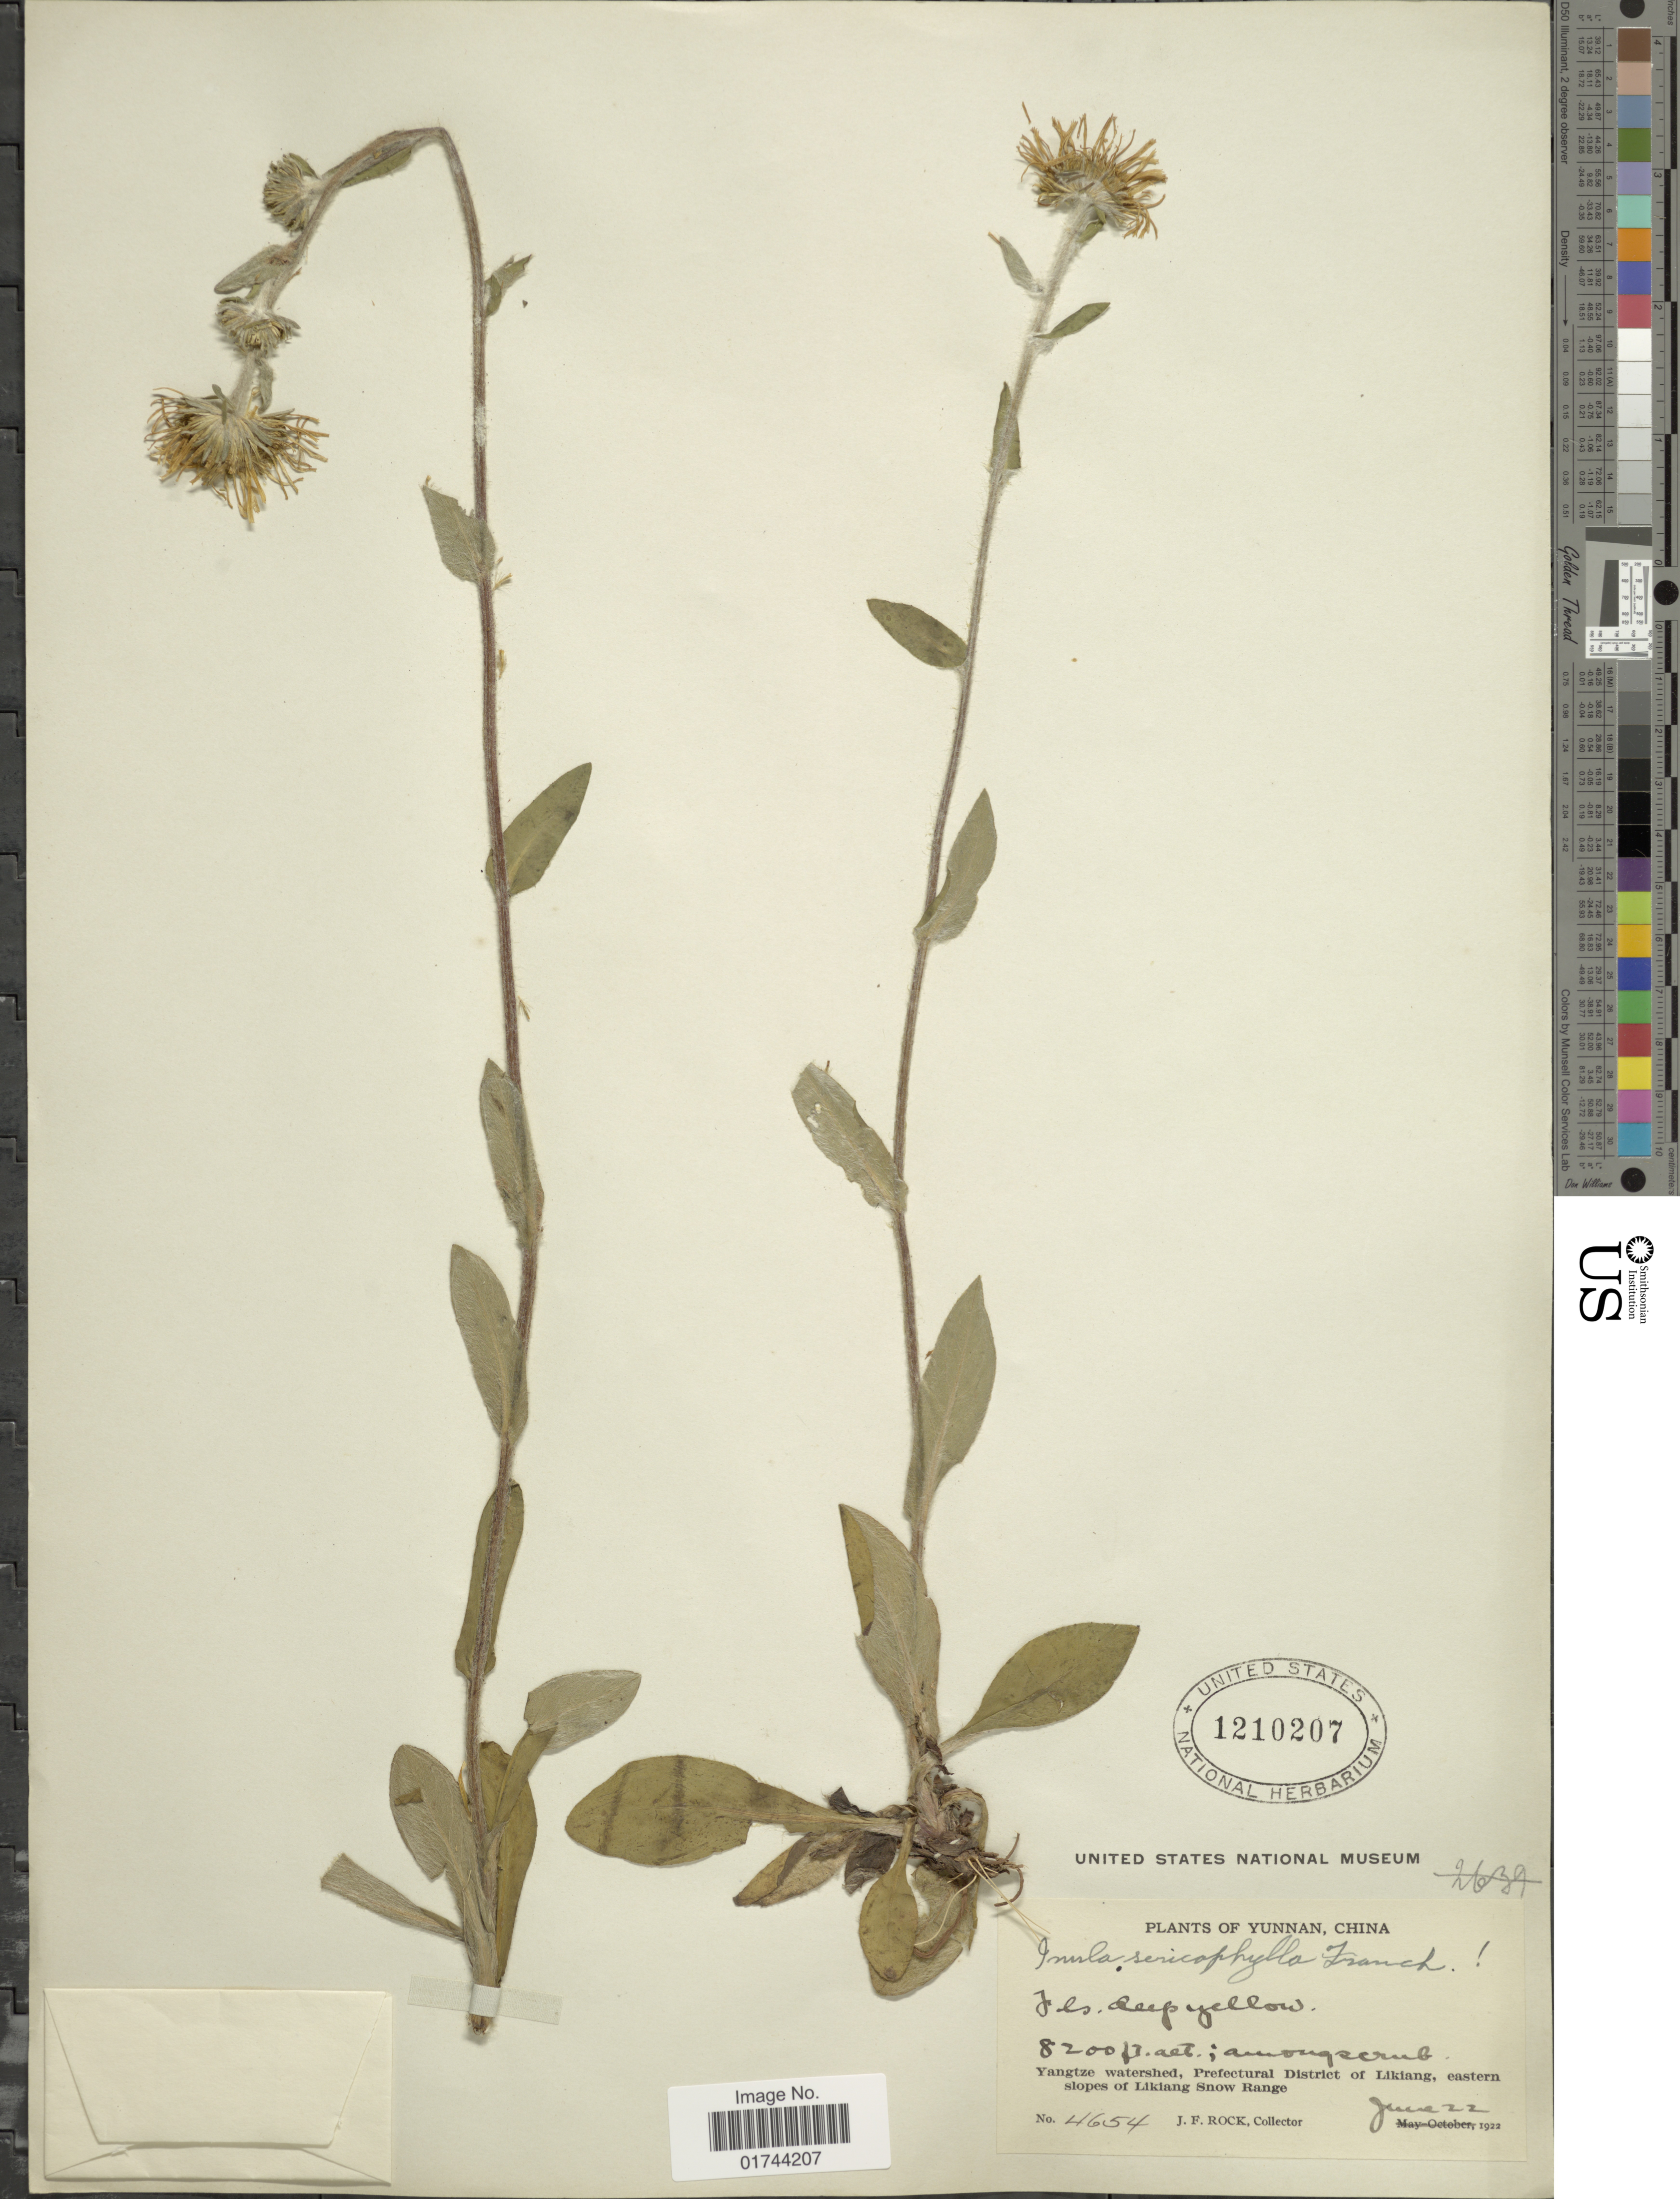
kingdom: Plantae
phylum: Tracheophyta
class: Magnoliopsida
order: Asterales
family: Asteraceae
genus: Inula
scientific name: Inula sericophylla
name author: Franch.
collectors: J. Rock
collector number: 4654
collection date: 1922-06-22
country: China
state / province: Yunnan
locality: Yangtze watershed, Prefectural District of Likiang, eastern slopes of Likiang Snow Range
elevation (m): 2499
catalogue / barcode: US 1210207